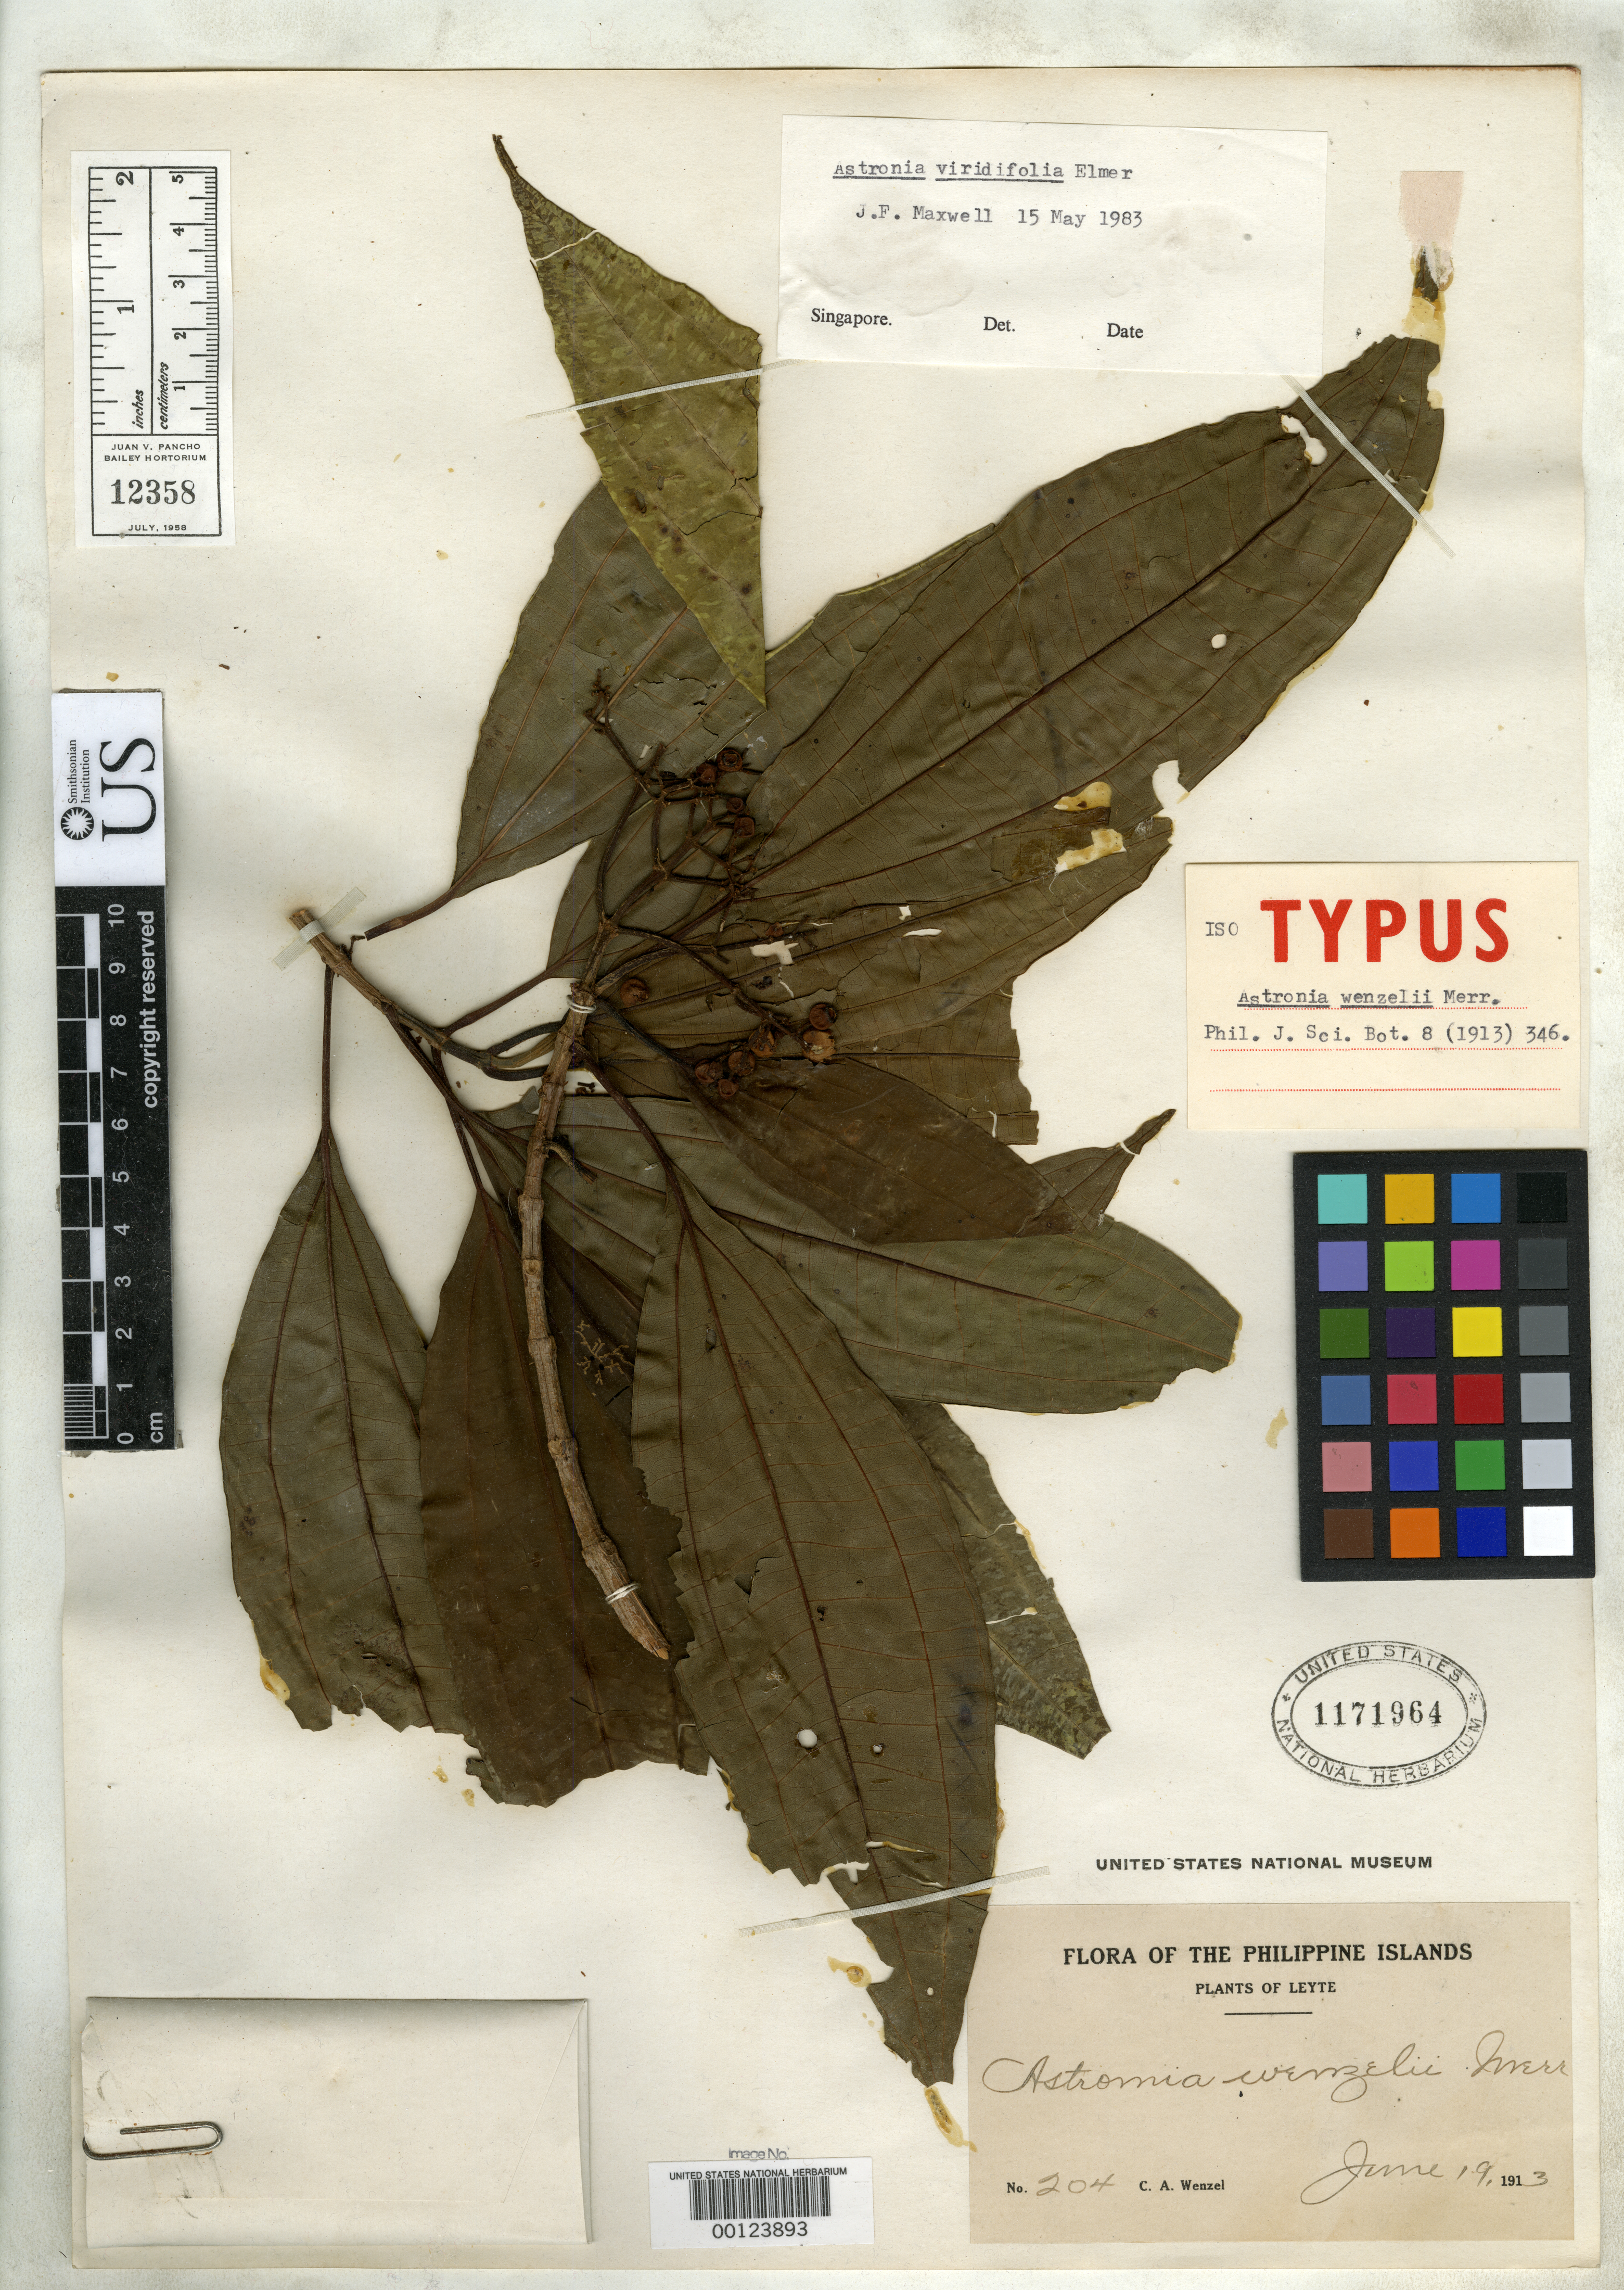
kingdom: Plantae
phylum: Tracheophyta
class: Magnoliopsida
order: Myrtales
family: Melastomataceae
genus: Astronia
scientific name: Astronia wenzelii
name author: Merr.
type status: Isotype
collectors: C. Wenzel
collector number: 204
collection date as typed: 19 Jun 1913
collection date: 1913-06-19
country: Philippines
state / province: Eastern Visayas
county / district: Leyte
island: Leyte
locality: Dagami.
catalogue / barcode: US 1171964